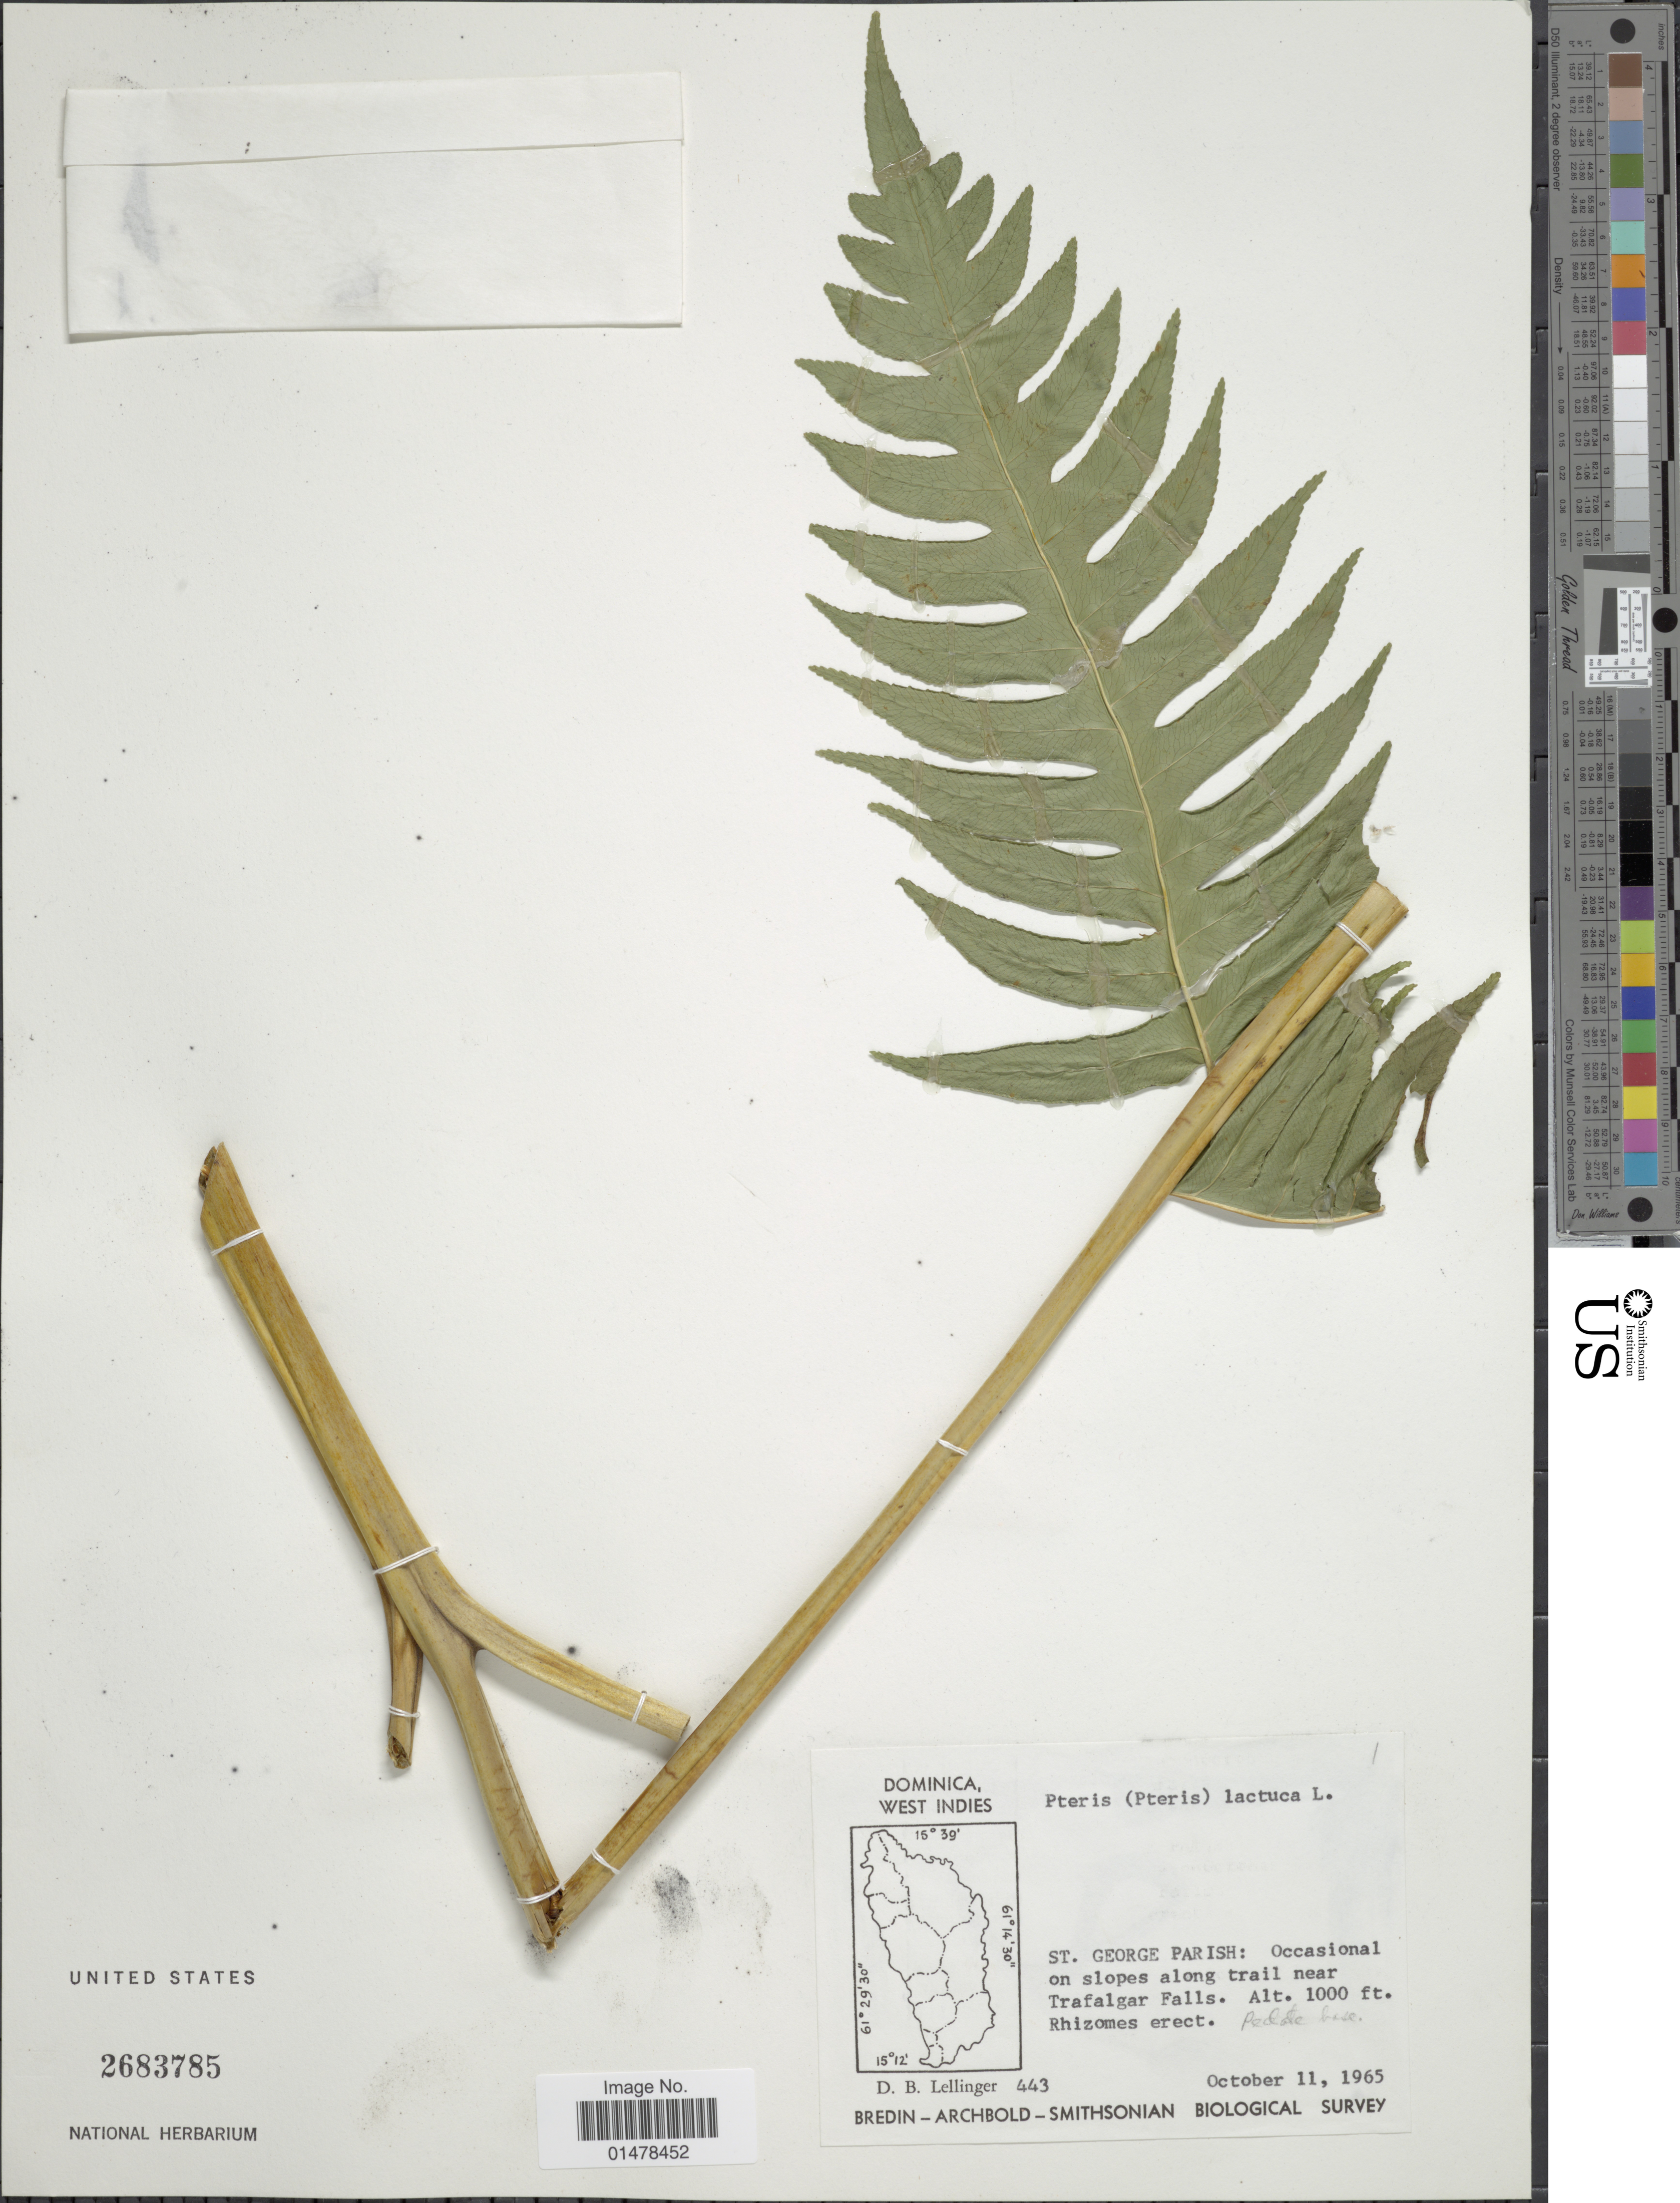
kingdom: Plantae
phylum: Tracheophyta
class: Polypodiopsida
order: Polypodiales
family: Pteridaceae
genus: Pteris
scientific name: Pteris arborea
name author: L.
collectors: D. B. Lellinger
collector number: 443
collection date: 1965-10-11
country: Dominica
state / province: St. George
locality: St George Parish: Occasional on slopes along trail near Trafalgar Falls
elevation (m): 305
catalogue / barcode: US 2683785